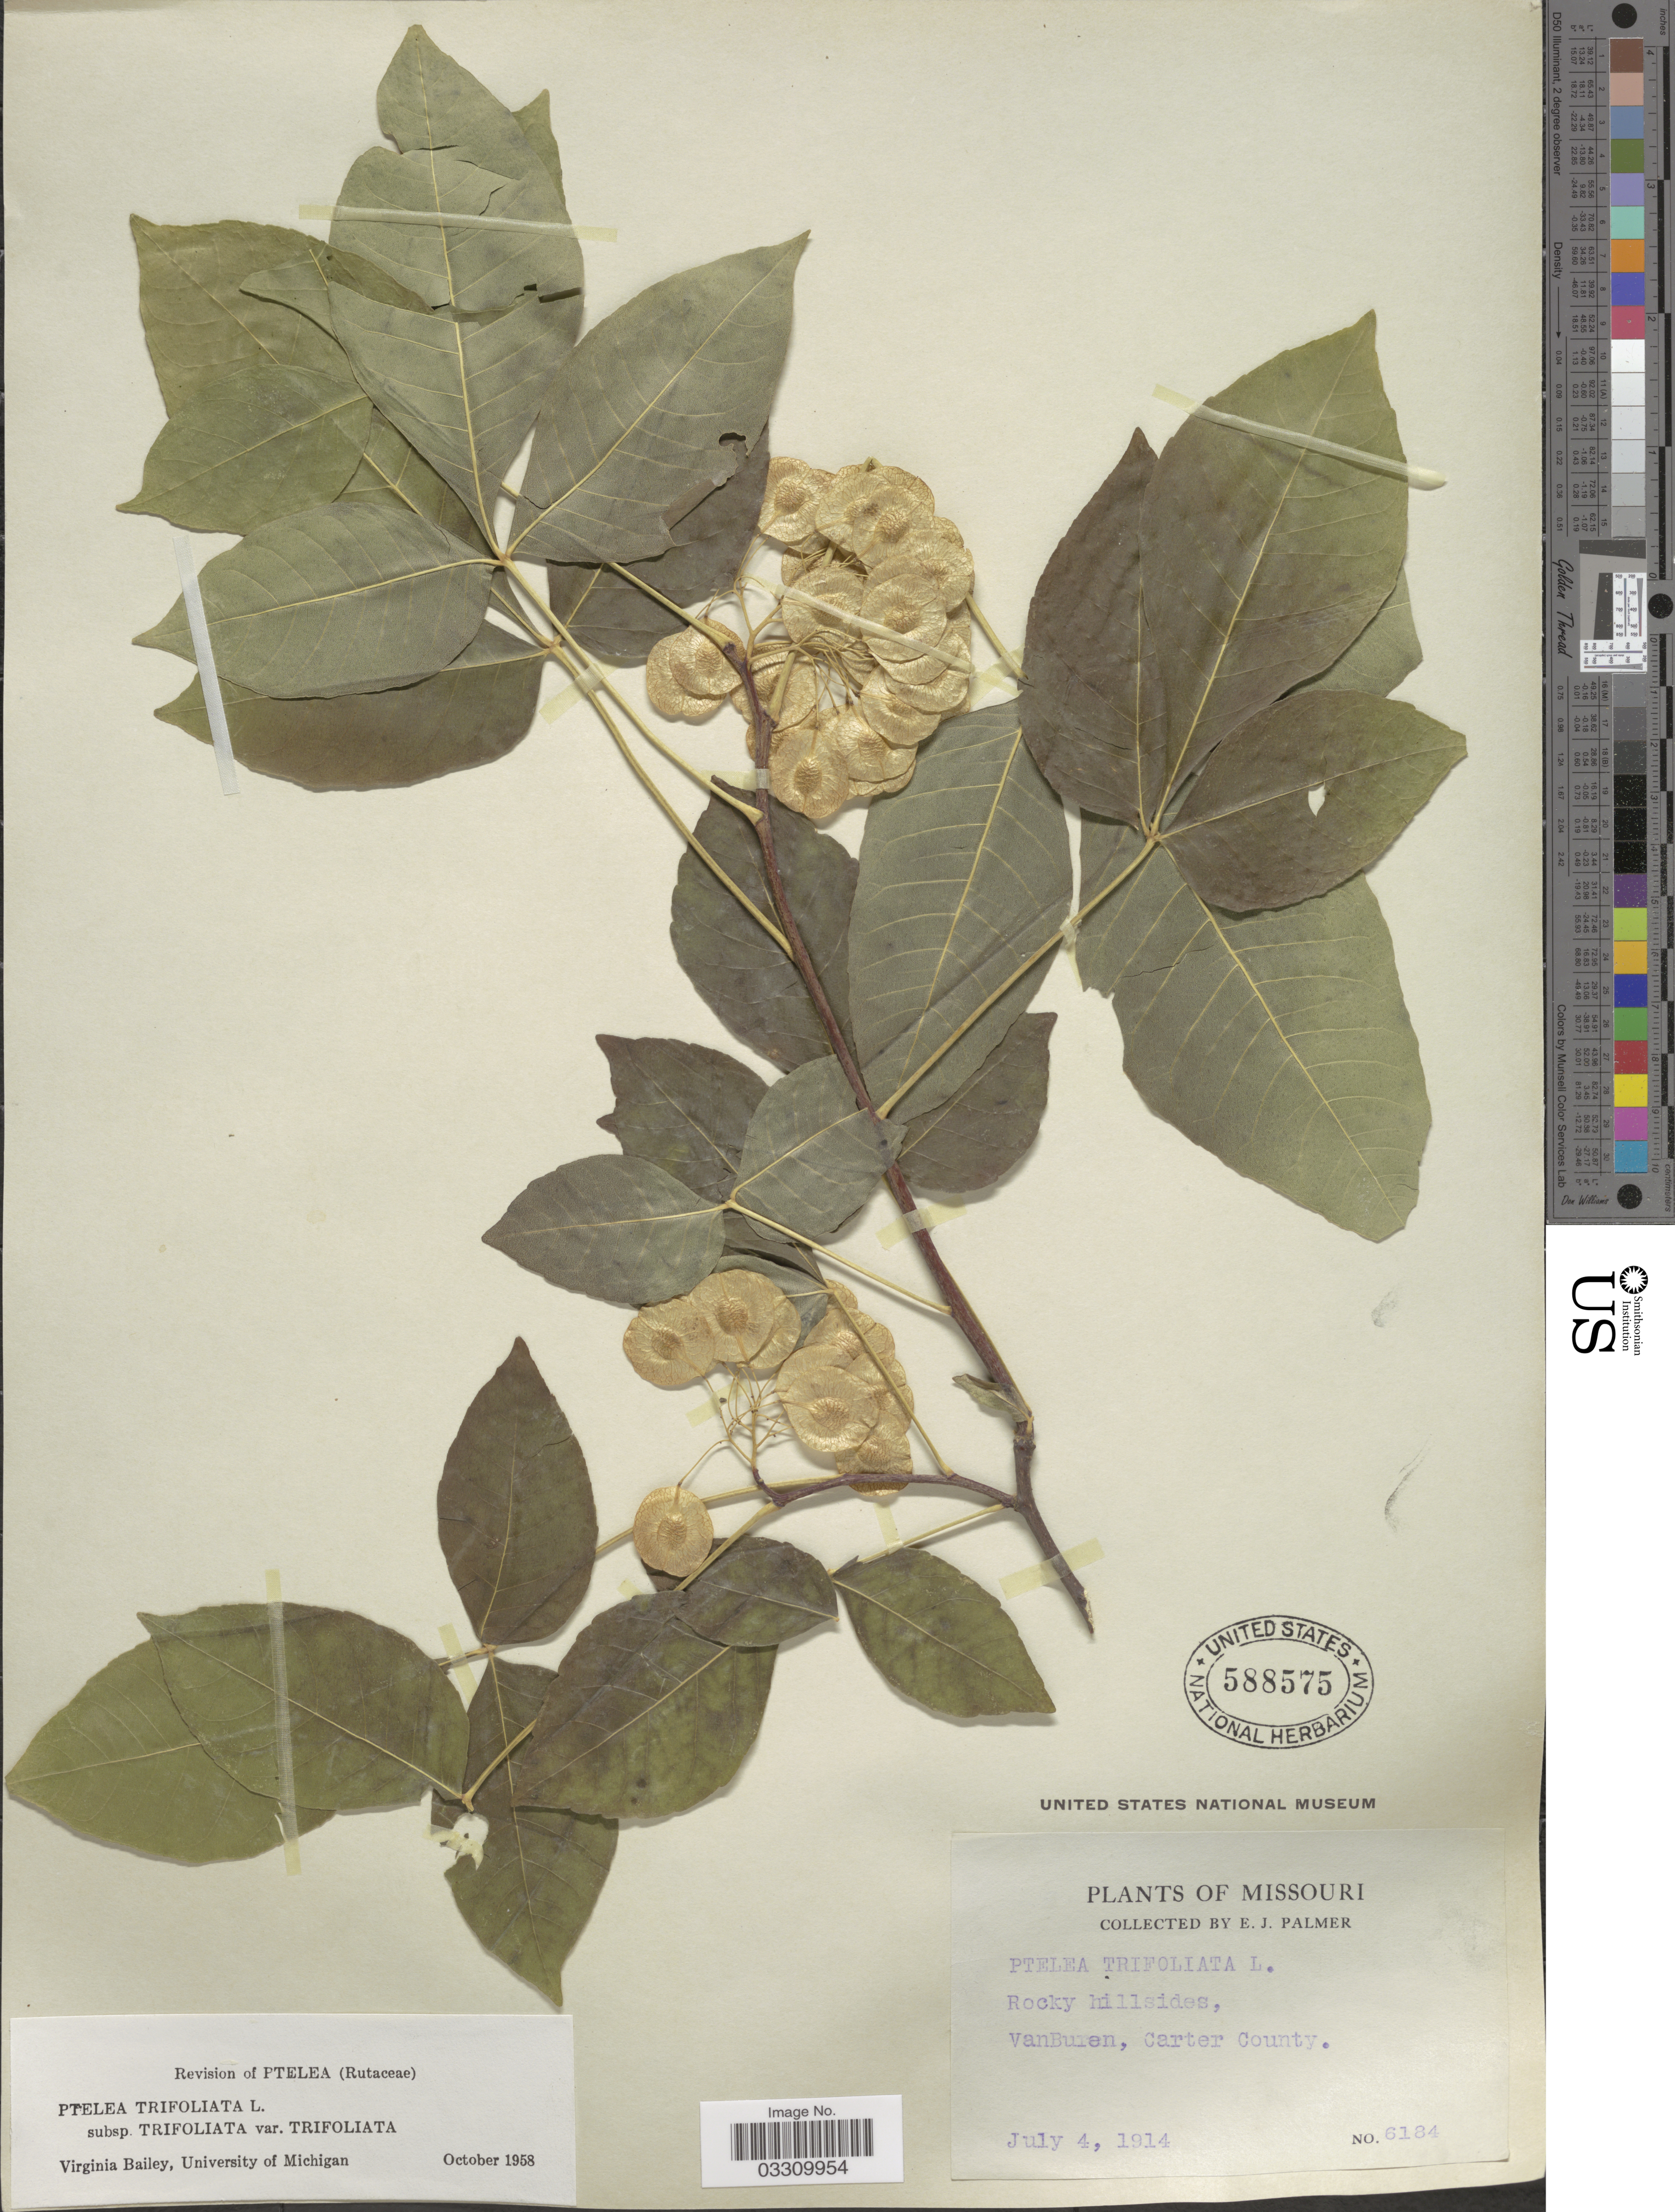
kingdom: Plantae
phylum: Tracheophyta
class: Magnoliopsida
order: Sapindales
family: Rutaceae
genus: Ptelea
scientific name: Ptelea trifoliata var. trifoliata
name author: L.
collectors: E. J. Palmer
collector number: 6184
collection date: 1914-07-04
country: United States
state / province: Missouri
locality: VanBuren, Carter County.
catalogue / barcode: US 288575